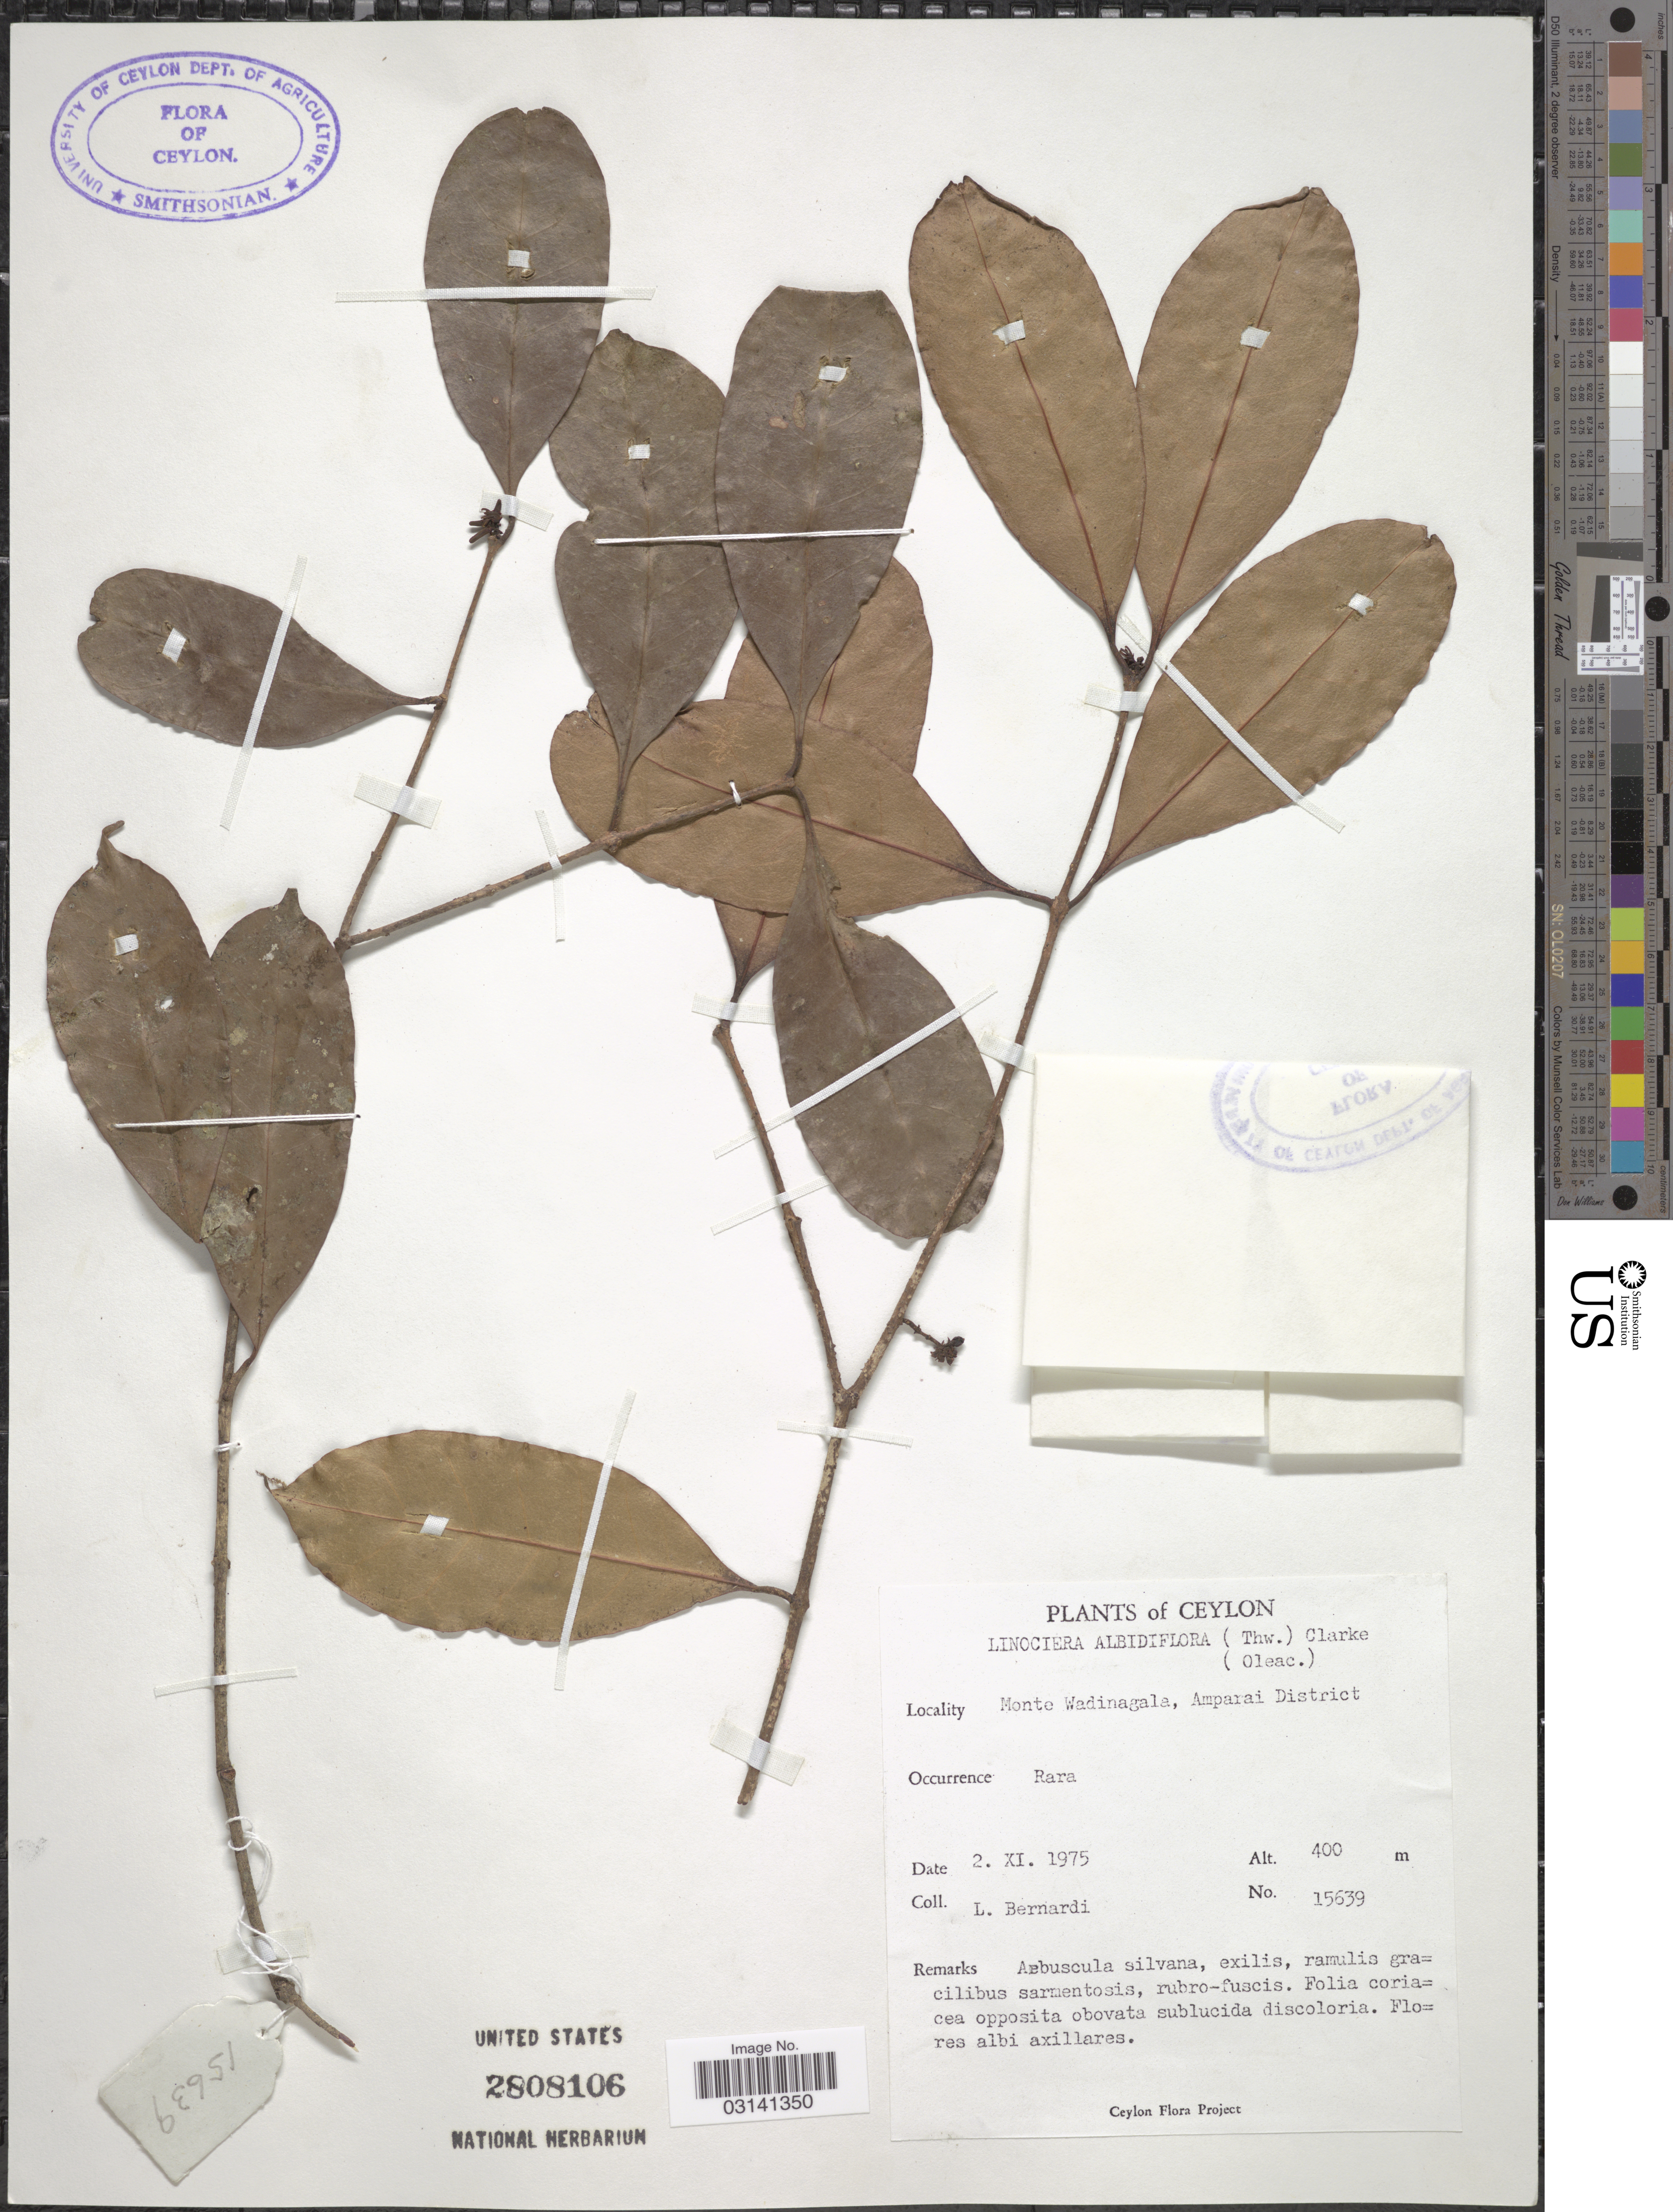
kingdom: Plantae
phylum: Tracheophyta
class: Magnoliopsida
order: Lamiales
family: Oleaceae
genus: Chionanthus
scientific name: Chionanthus albidiflorus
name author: Thwaites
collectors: L. Bernardi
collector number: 15639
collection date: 1975-11-02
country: Sri Lanka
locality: Ceylon, Monte Wadinagala, Amparai District.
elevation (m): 400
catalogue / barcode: US 2808106